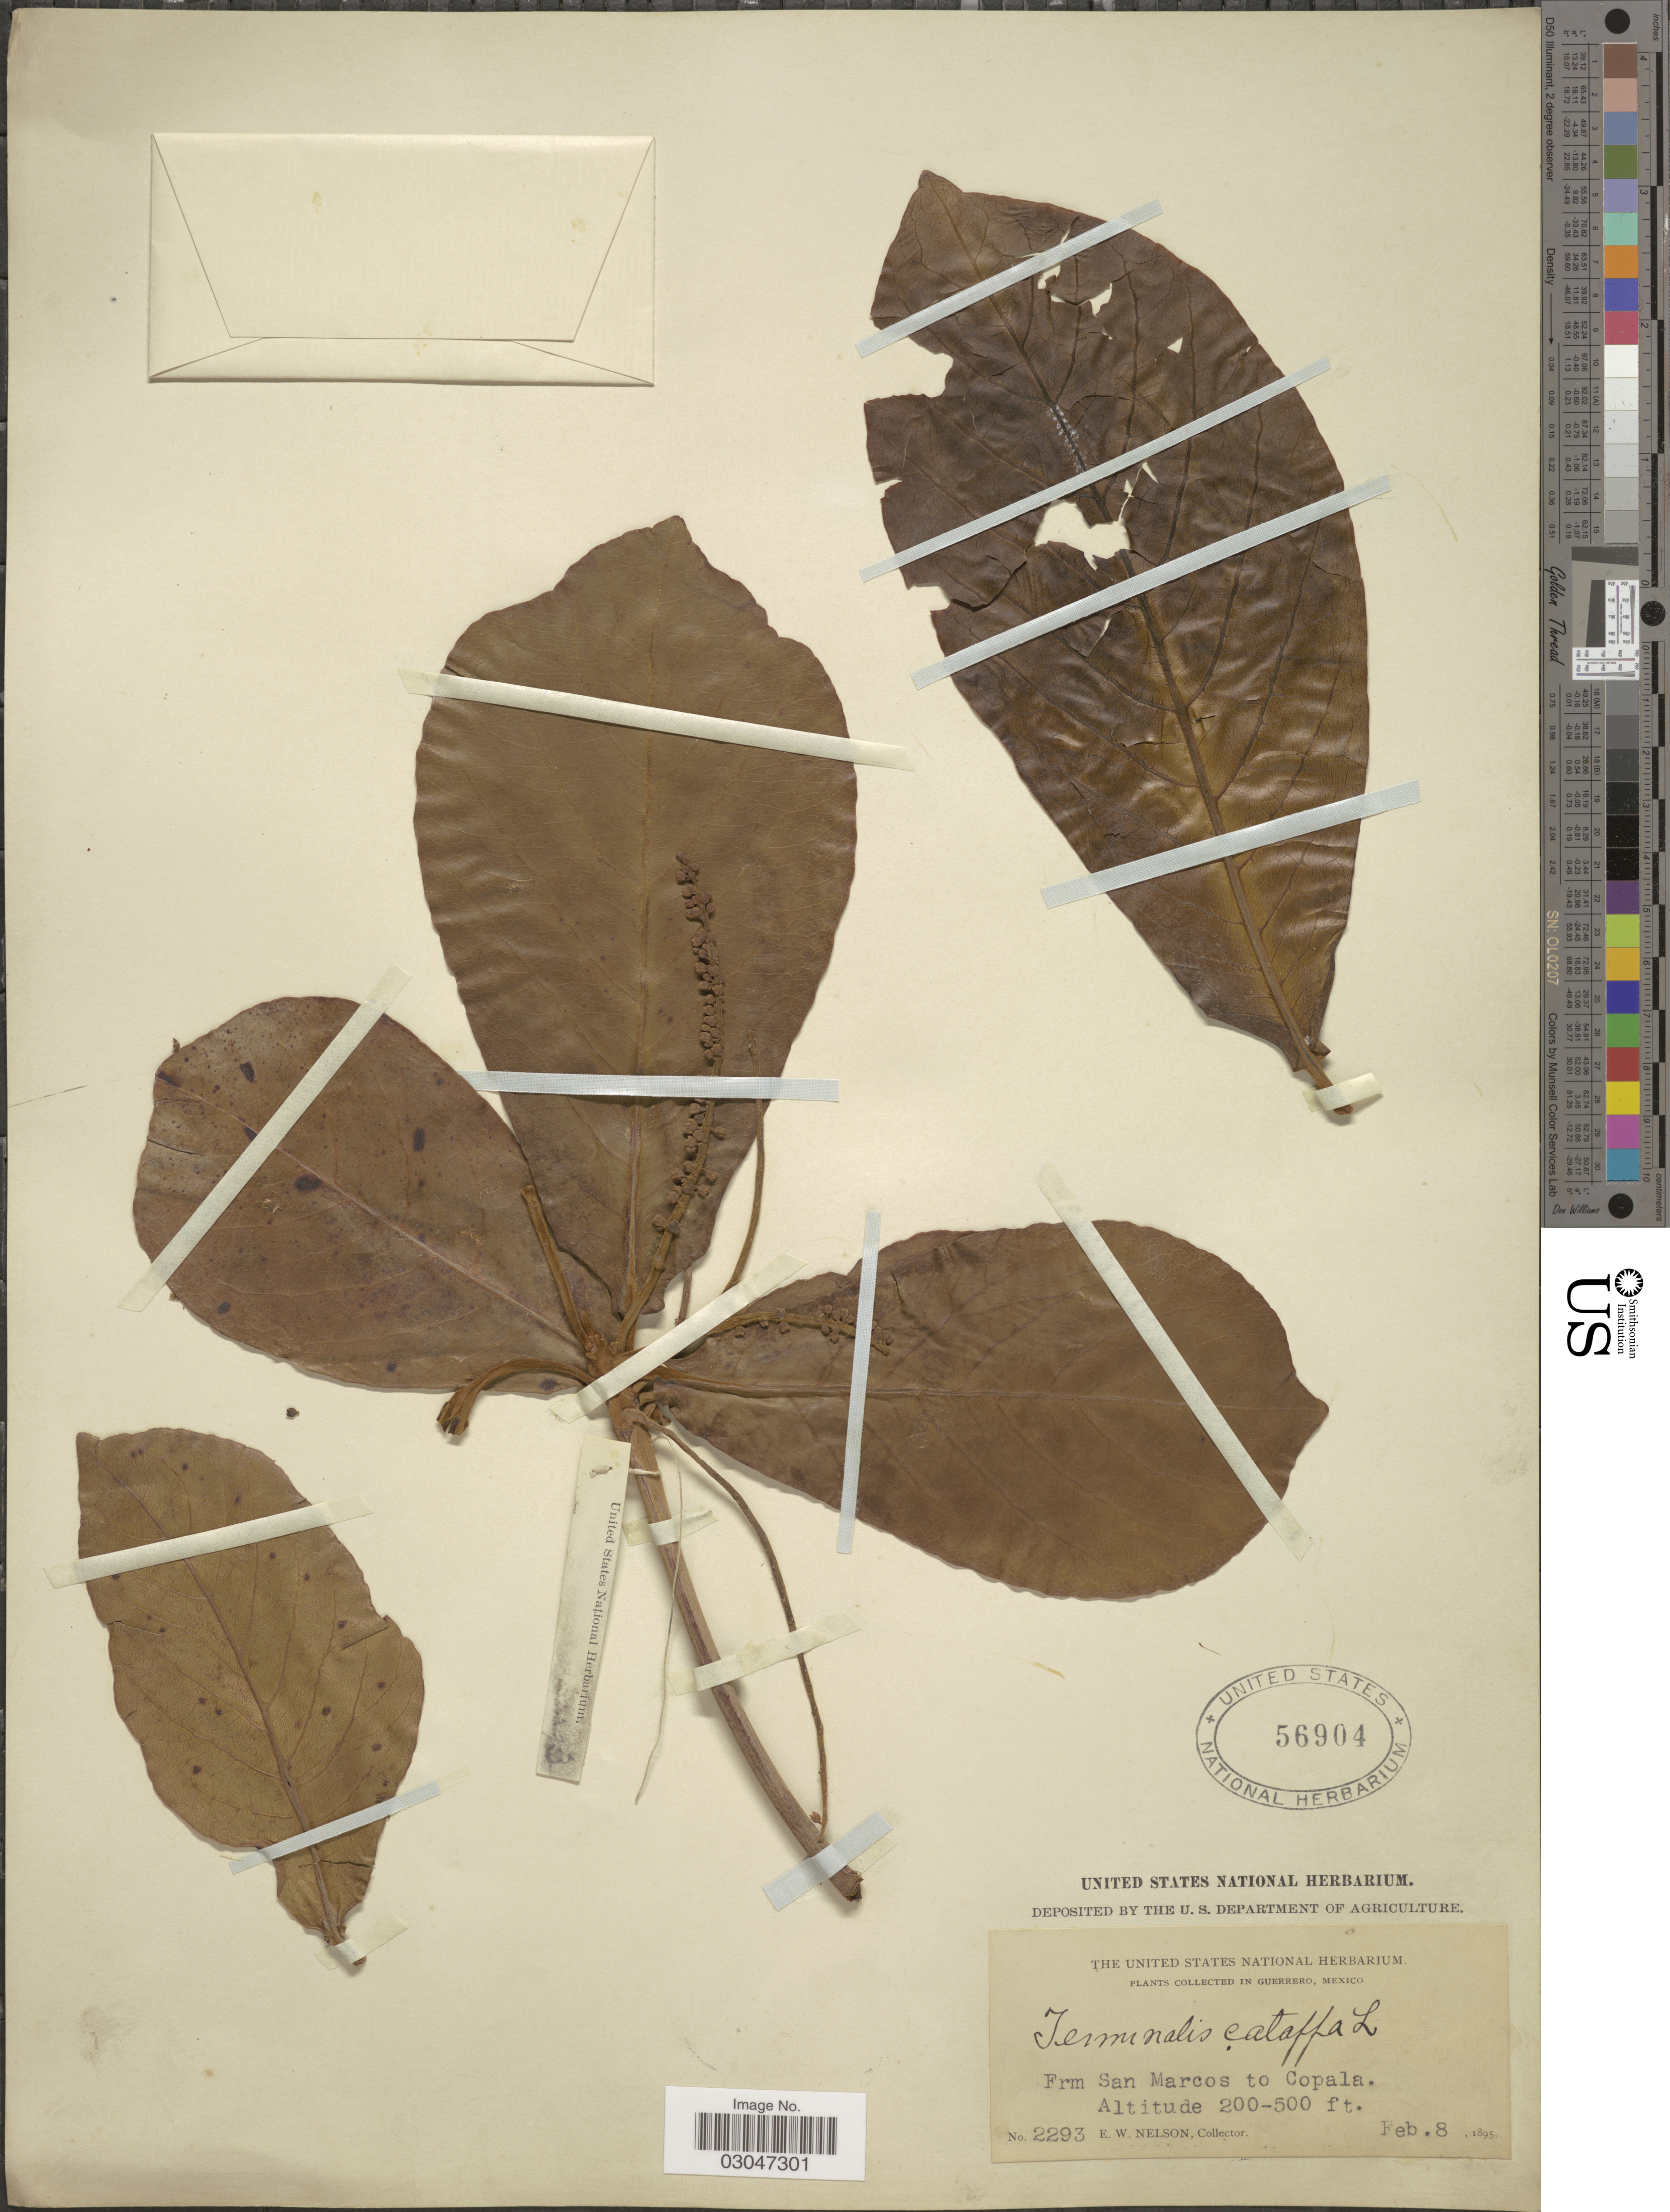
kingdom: Plantae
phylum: Tracheophyta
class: Magnoliopsida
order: Myrtales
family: Combretaceae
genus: Terminalia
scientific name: Terminalia catappa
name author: L.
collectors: E. W. Nelson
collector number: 2293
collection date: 1895-02-08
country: Mexico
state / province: Guerrero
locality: From San Marcos to Copala.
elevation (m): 61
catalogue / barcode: US 56904